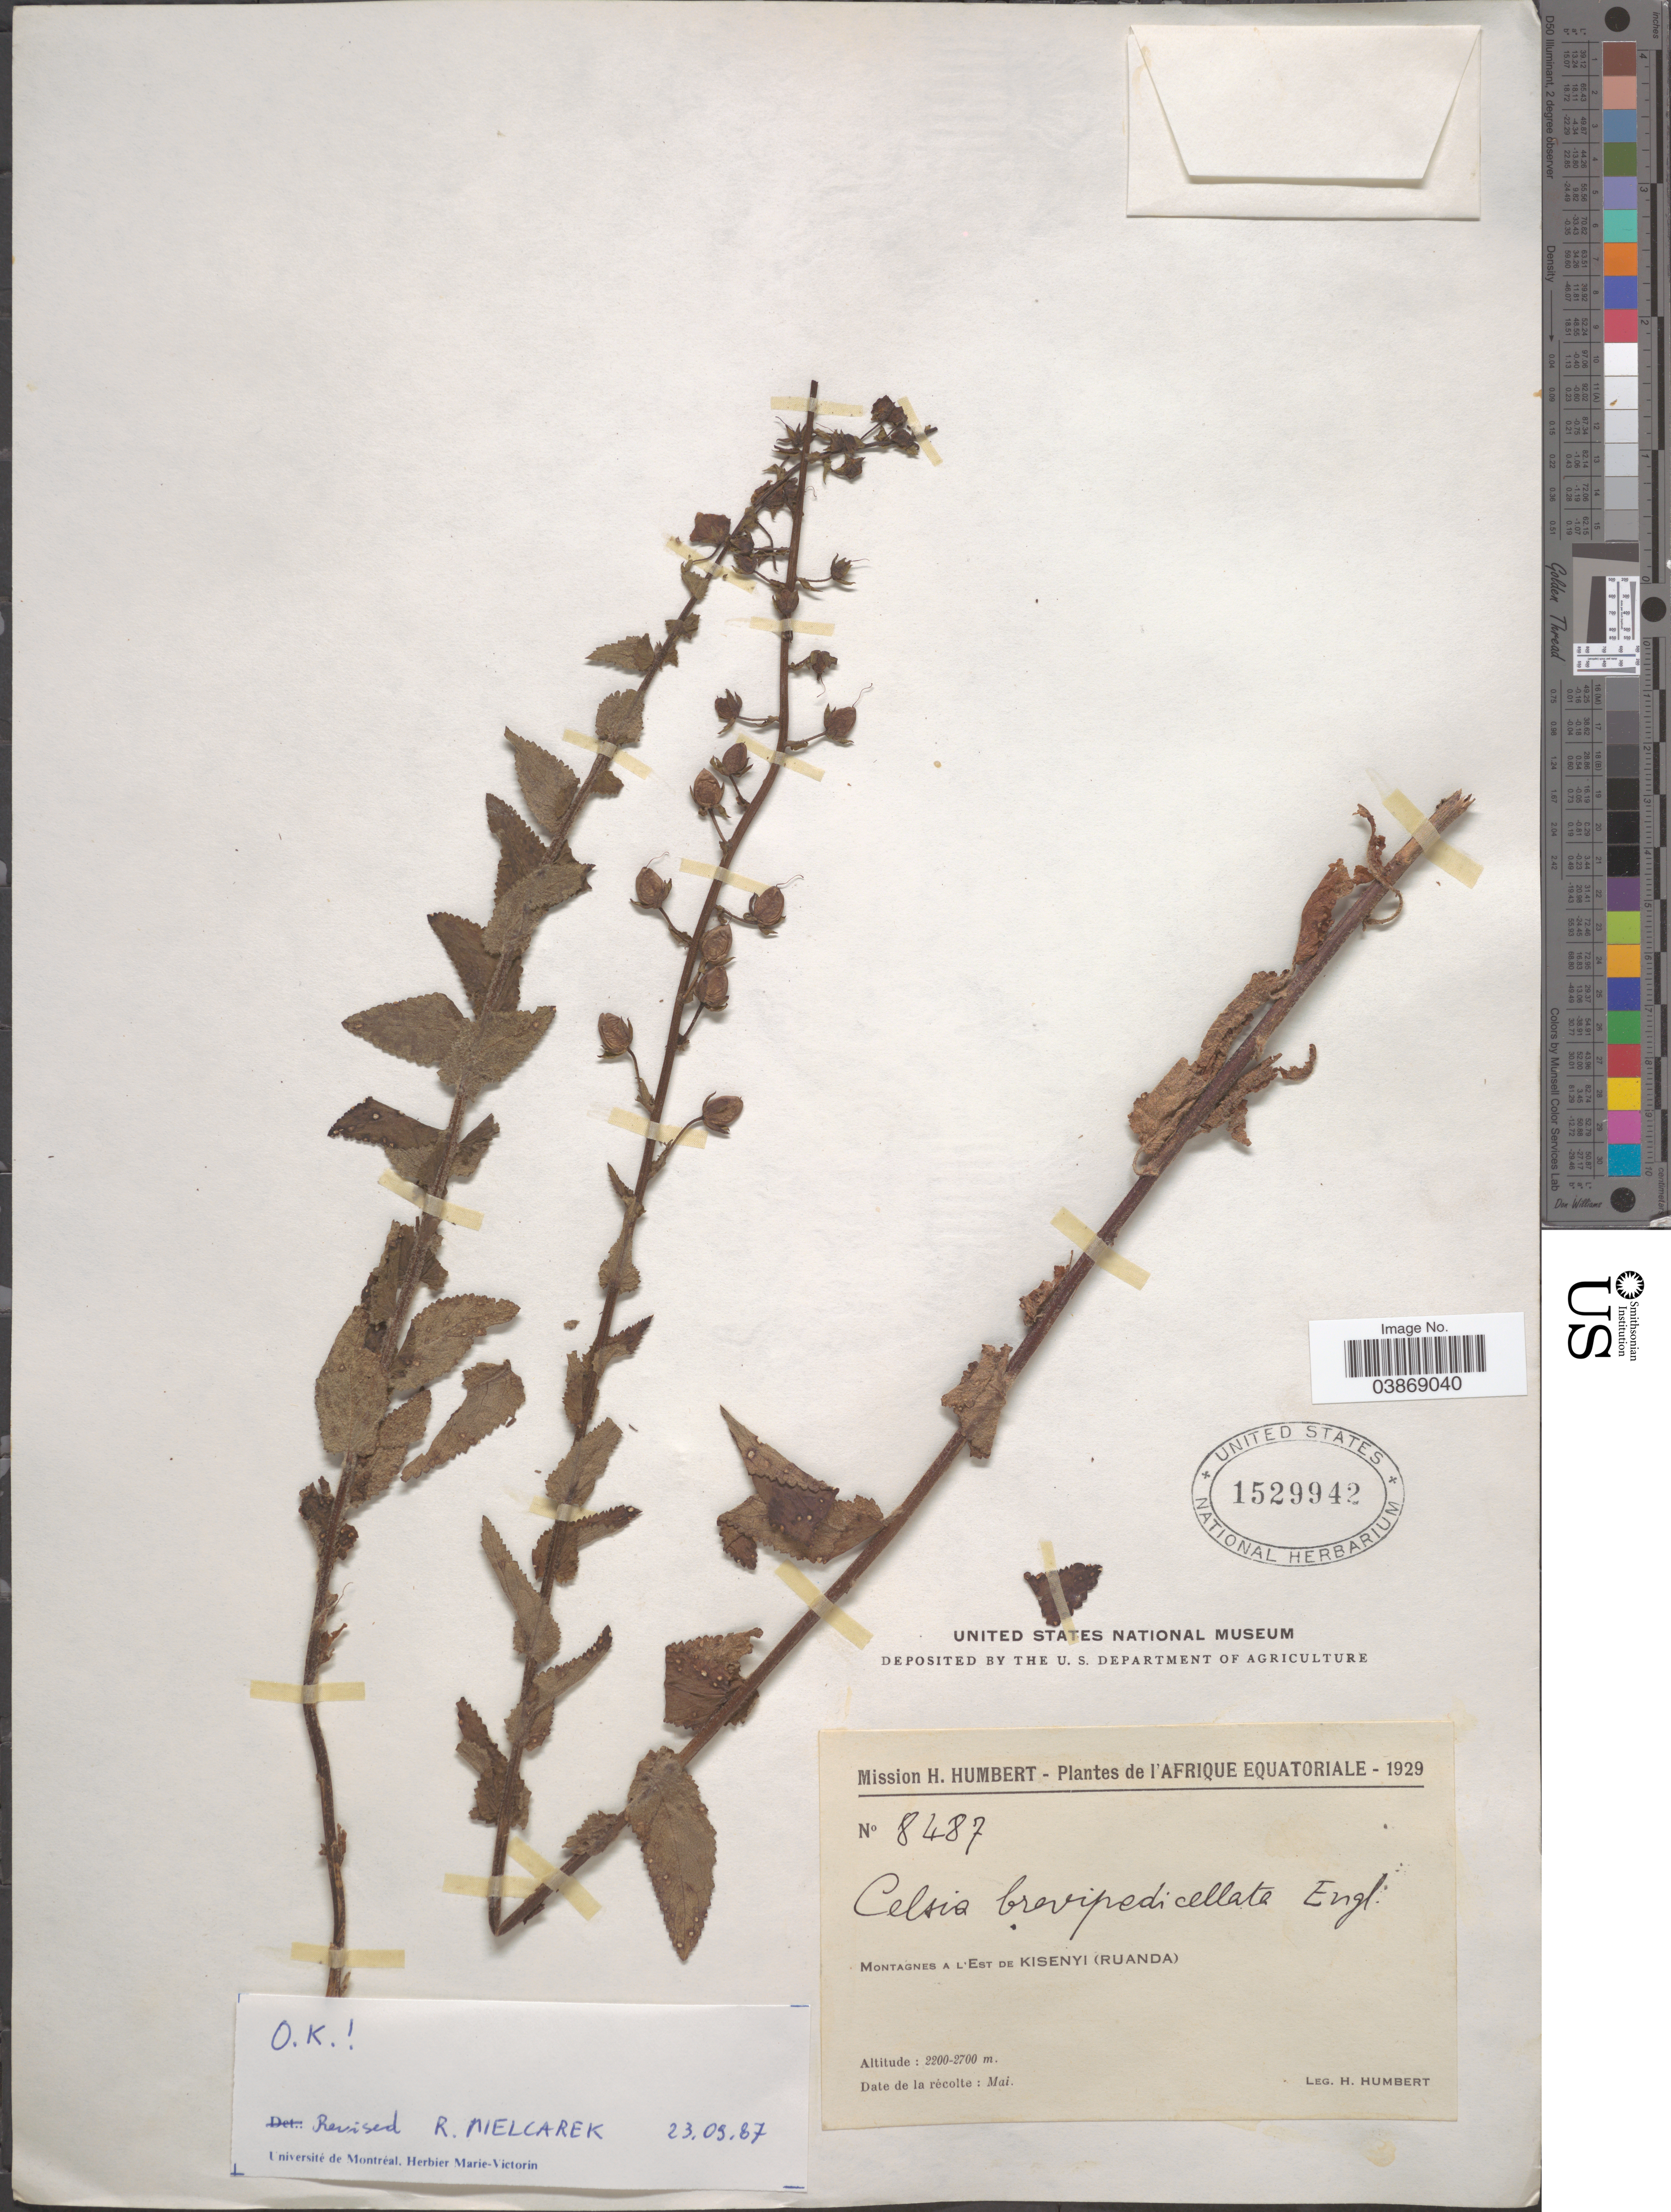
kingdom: Plantae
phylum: Tracheophyta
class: Magnoliopsida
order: Lamiales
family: Scrophulariaceae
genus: Celsia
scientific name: Celsia brevipedicellata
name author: Engl.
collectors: H. Humbert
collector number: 8487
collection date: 1929-05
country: Rwanda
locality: L'Afrique Equatoriale. Montagnes a l'Est de Kisenyi (Ruanda).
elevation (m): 2200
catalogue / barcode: US 1529942